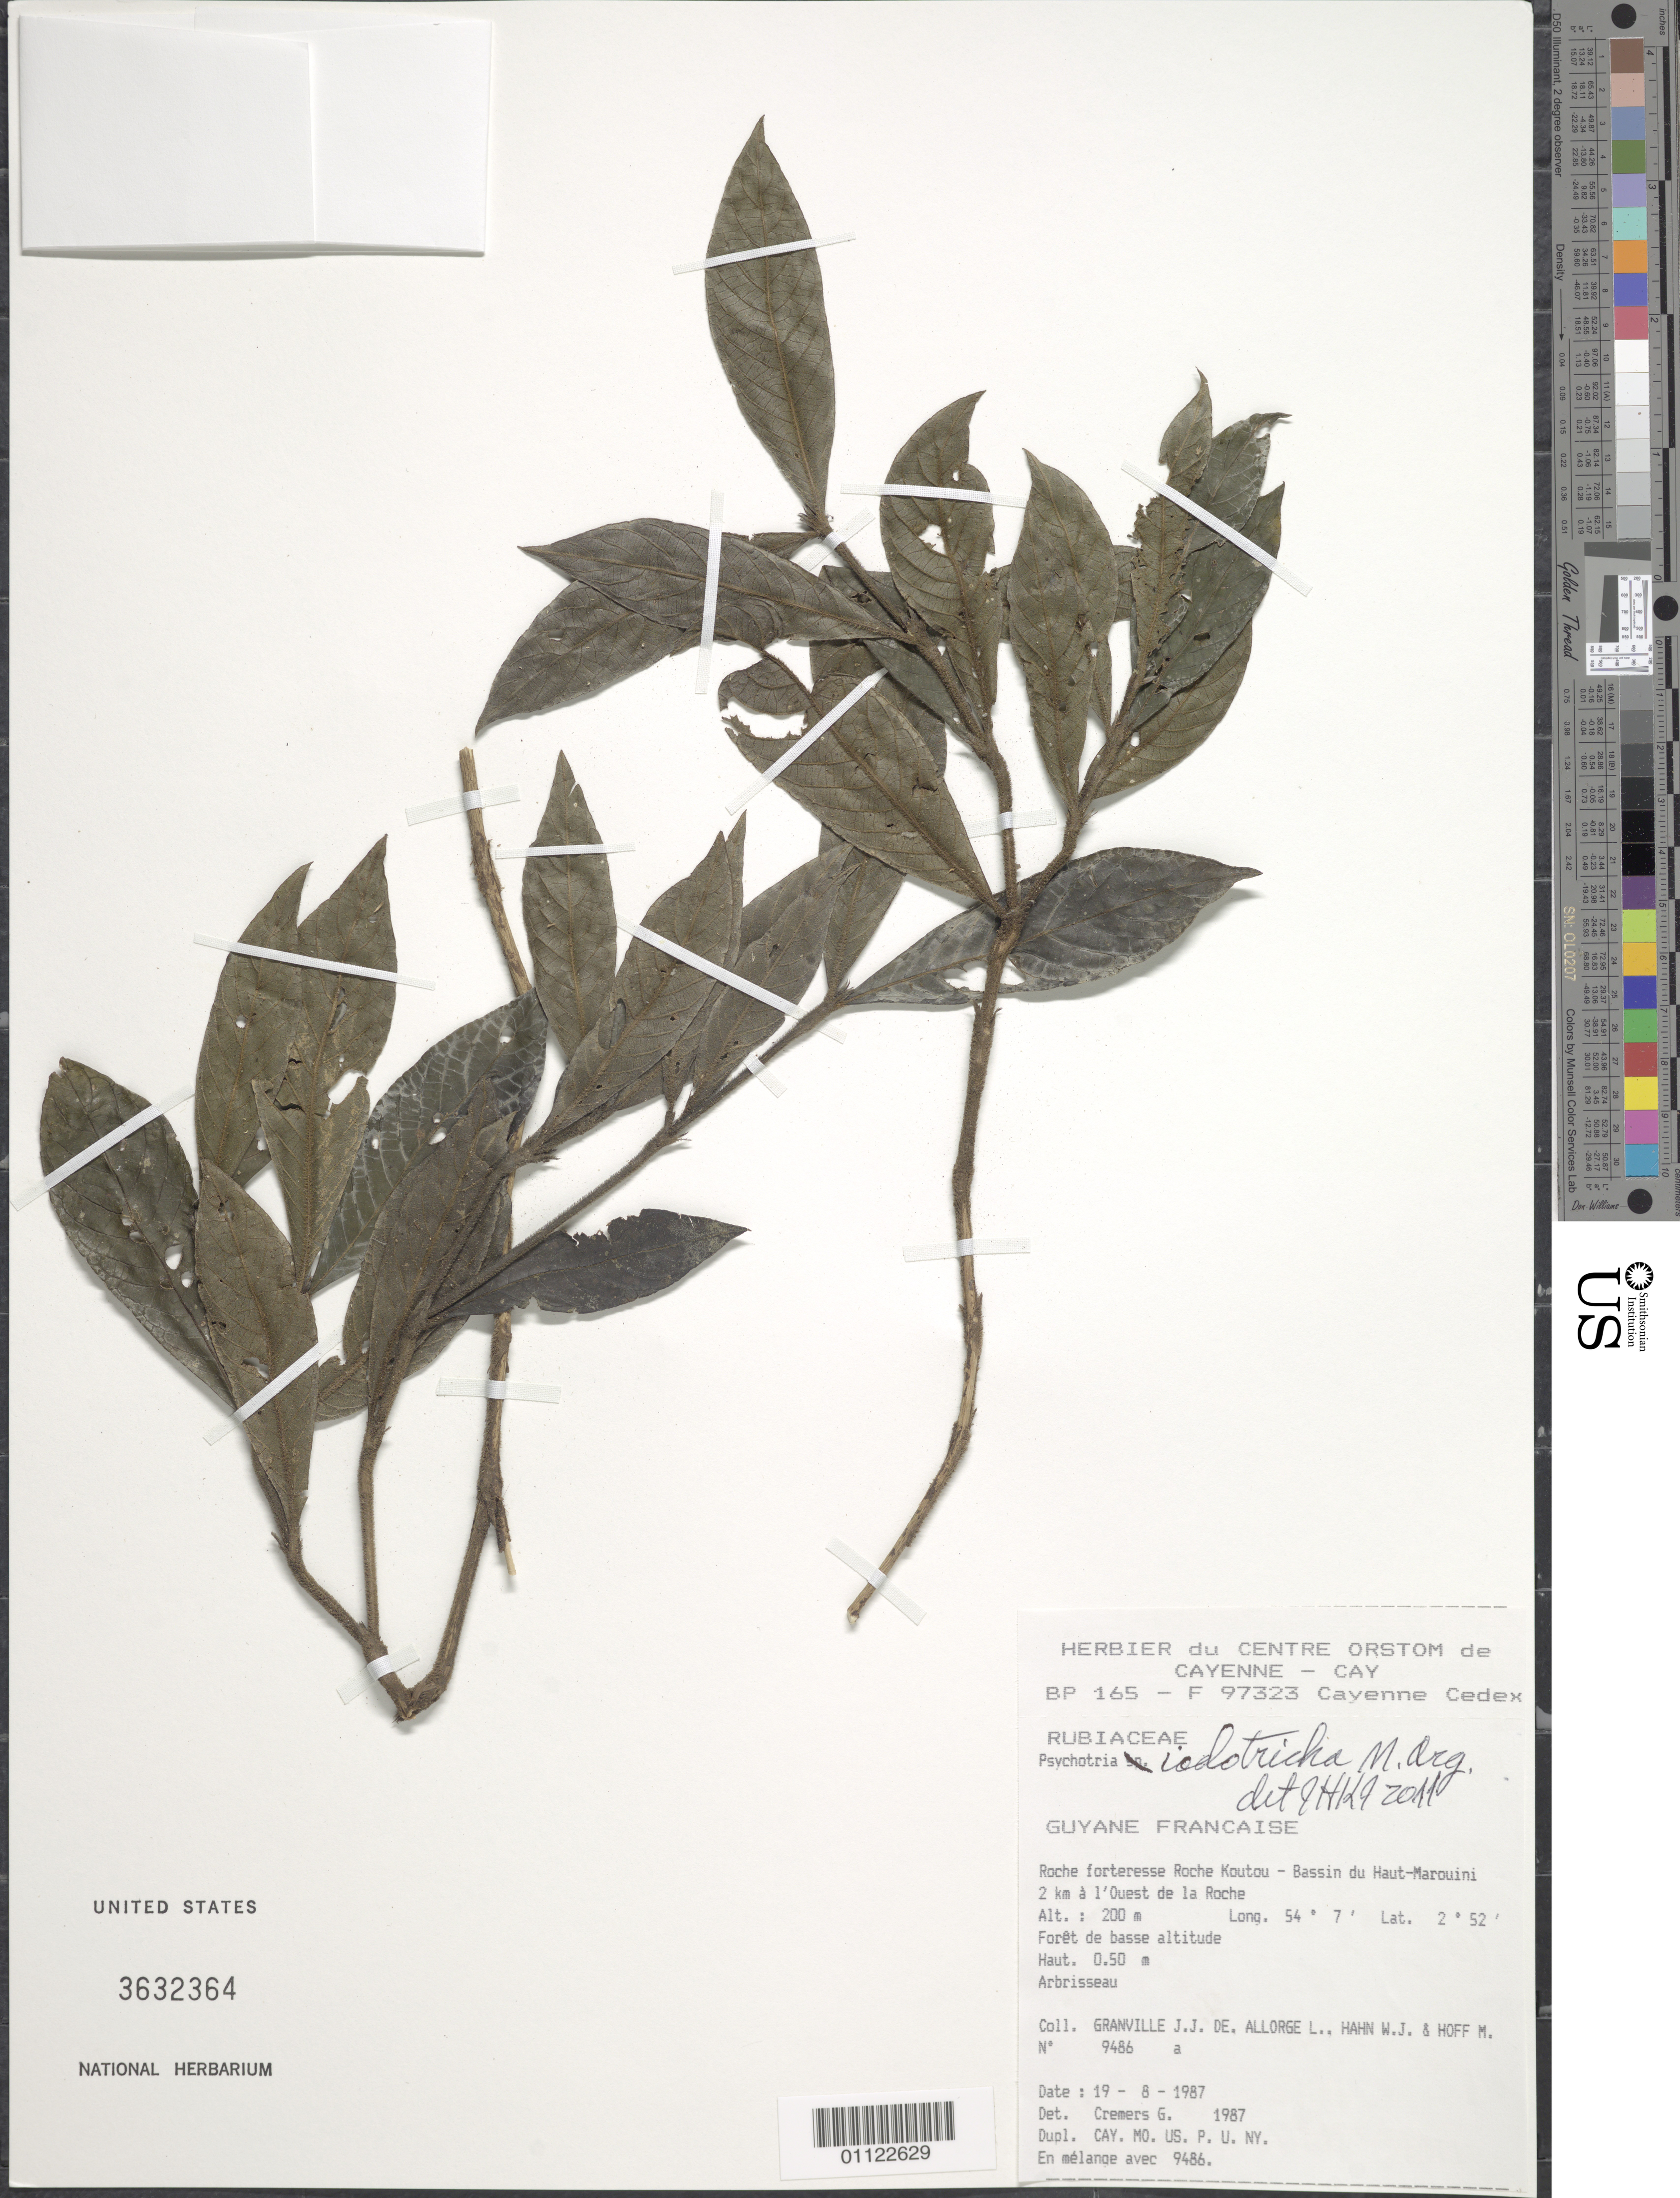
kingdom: Plantae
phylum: Tracheophyta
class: Magnoliopsida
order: Gentianales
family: Rubiaceae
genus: Palicourea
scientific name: Palicourea iodotricha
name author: (Müll. Arg.) Delprete & J.H. Kirkbr.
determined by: Kirkbride, J. H., Jr.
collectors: J.-J. de Granville, L. Allorge, W. J. Hahn & M. Hoff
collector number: a 9486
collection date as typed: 19-Aug-87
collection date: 1987-08-19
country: French Guiana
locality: Roche Koutou, Bassin du Haut-Marouini, 2 km à l'Ouest de la Roche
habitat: Forêt de basse altitude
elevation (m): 200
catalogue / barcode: US 3632364